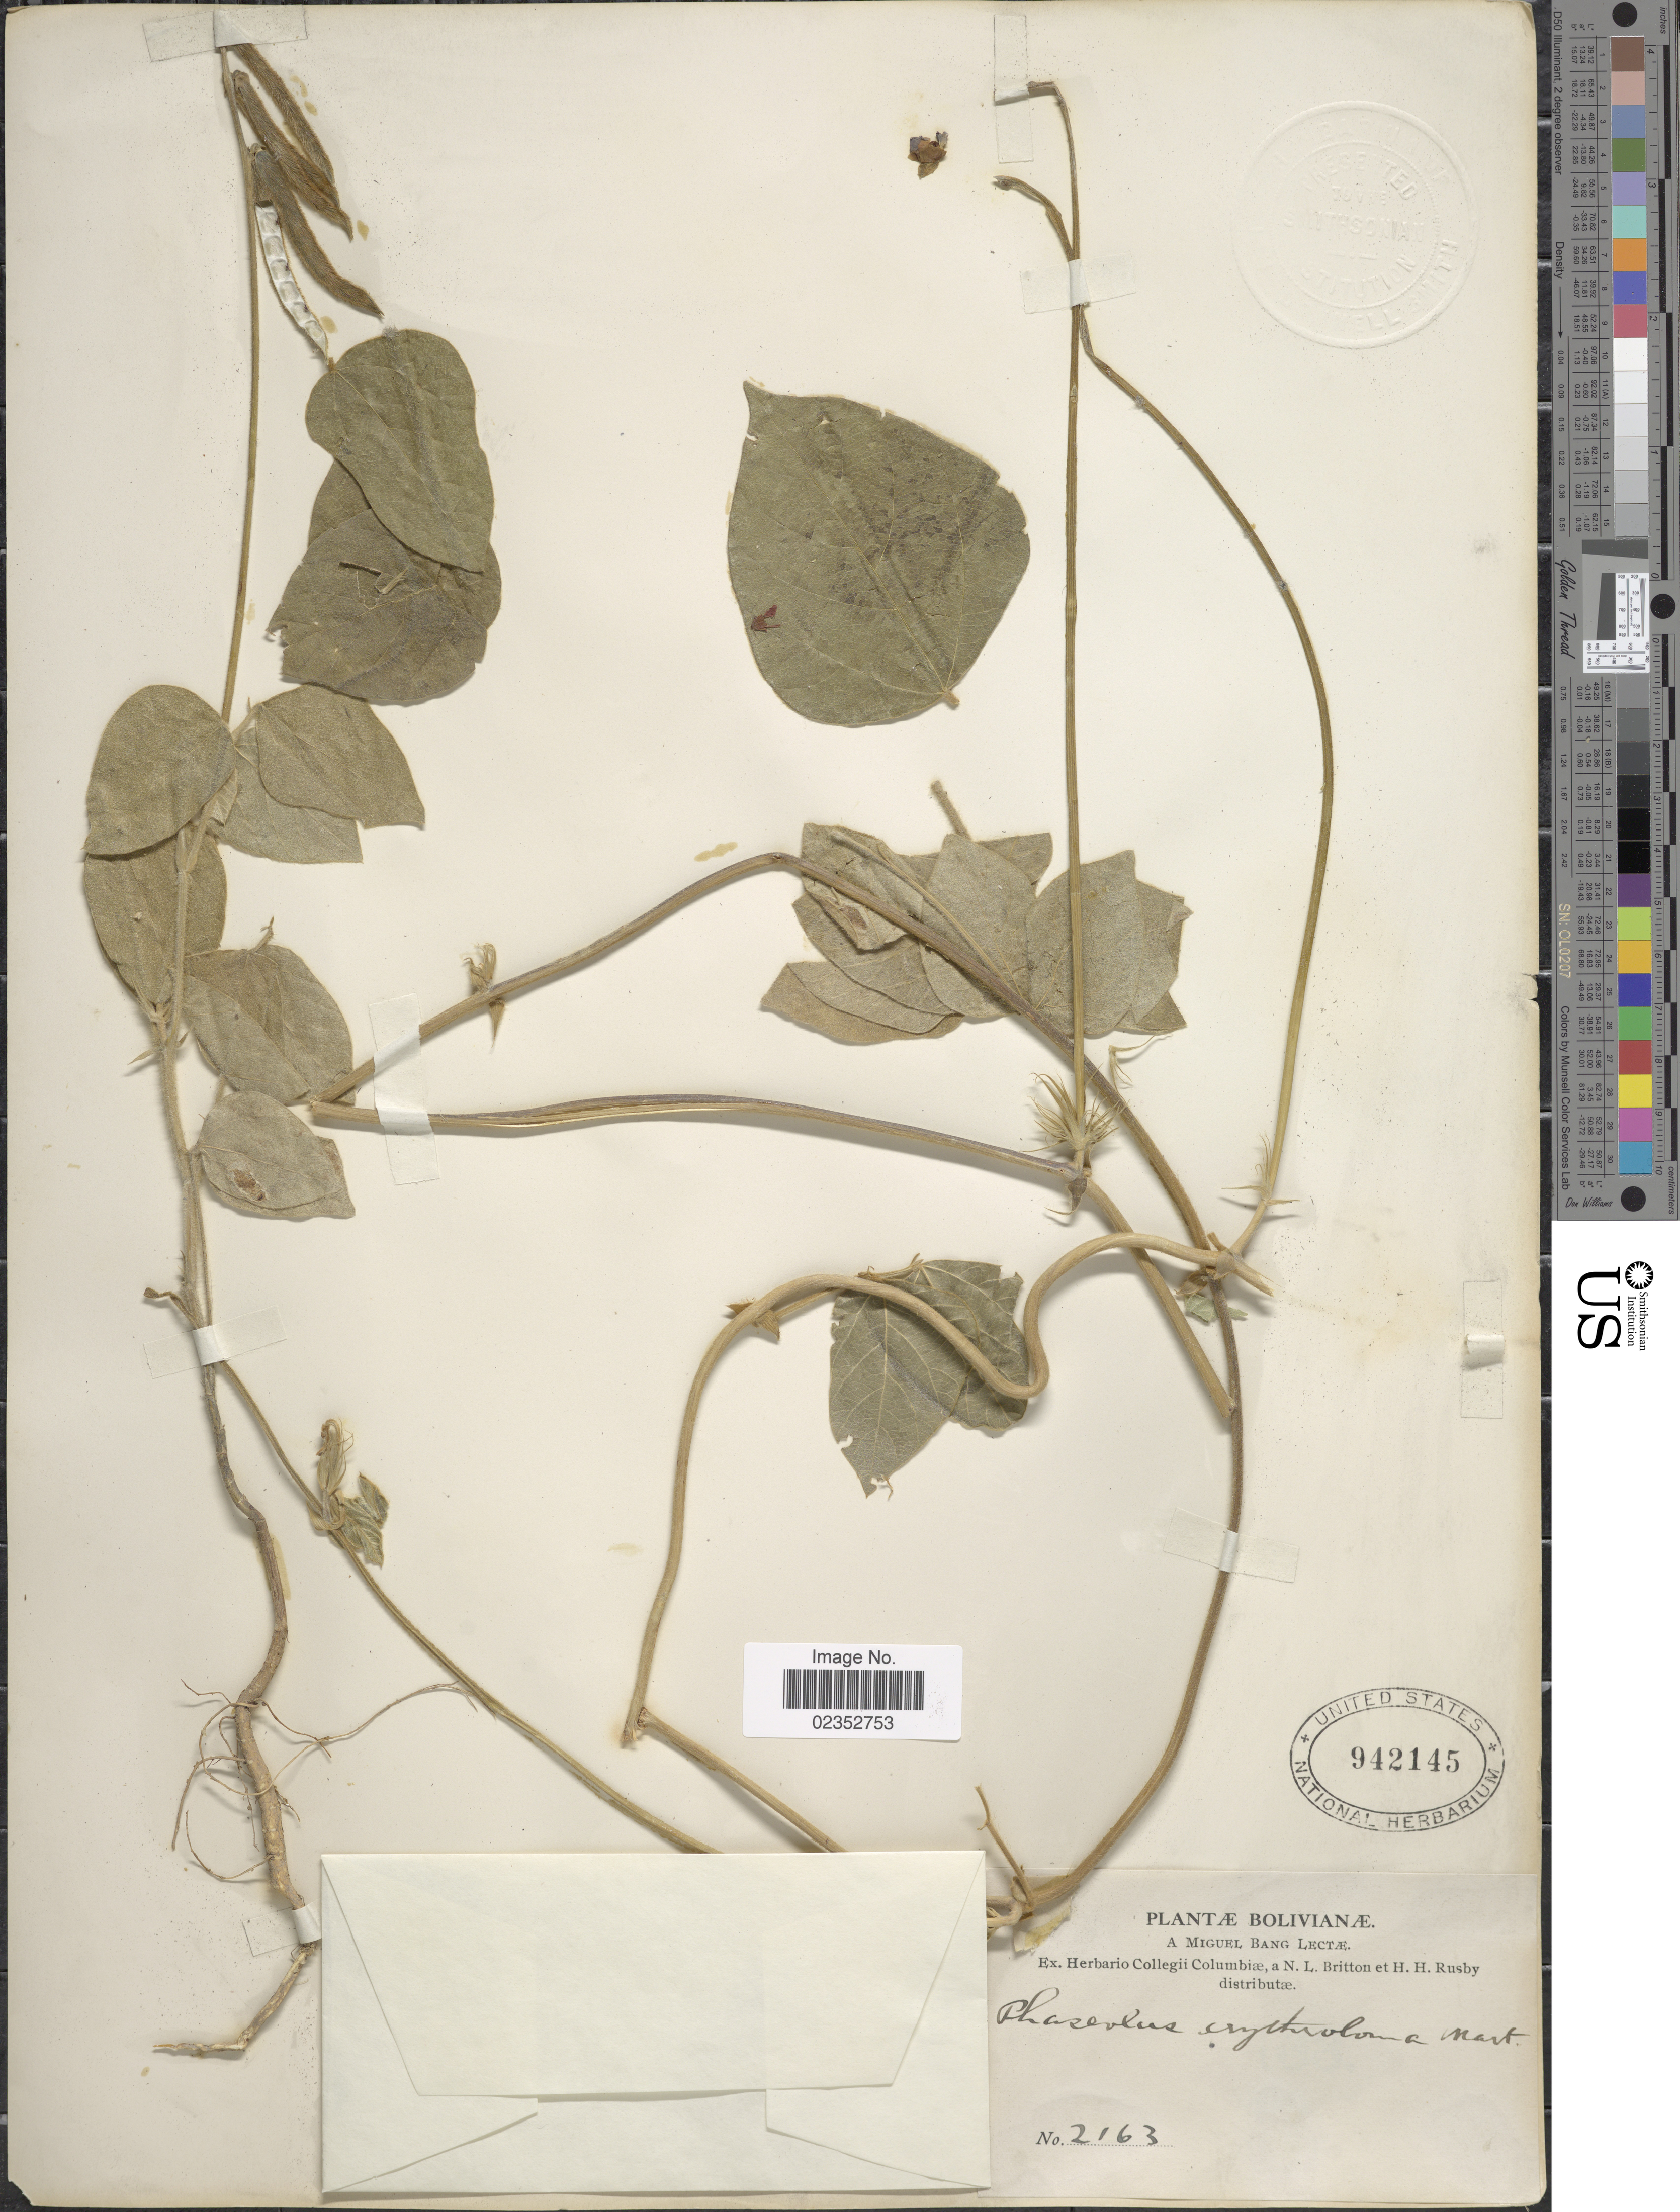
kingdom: Plantae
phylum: Tracheophyta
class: Magnoliopsida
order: Fabales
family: Fabaceae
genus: Macroptilium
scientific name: Macroptilium erythroloma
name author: (Mart. ex Benth.) Urb.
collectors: M. Bang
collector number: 2163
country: Bolivia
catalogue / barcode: US 942145